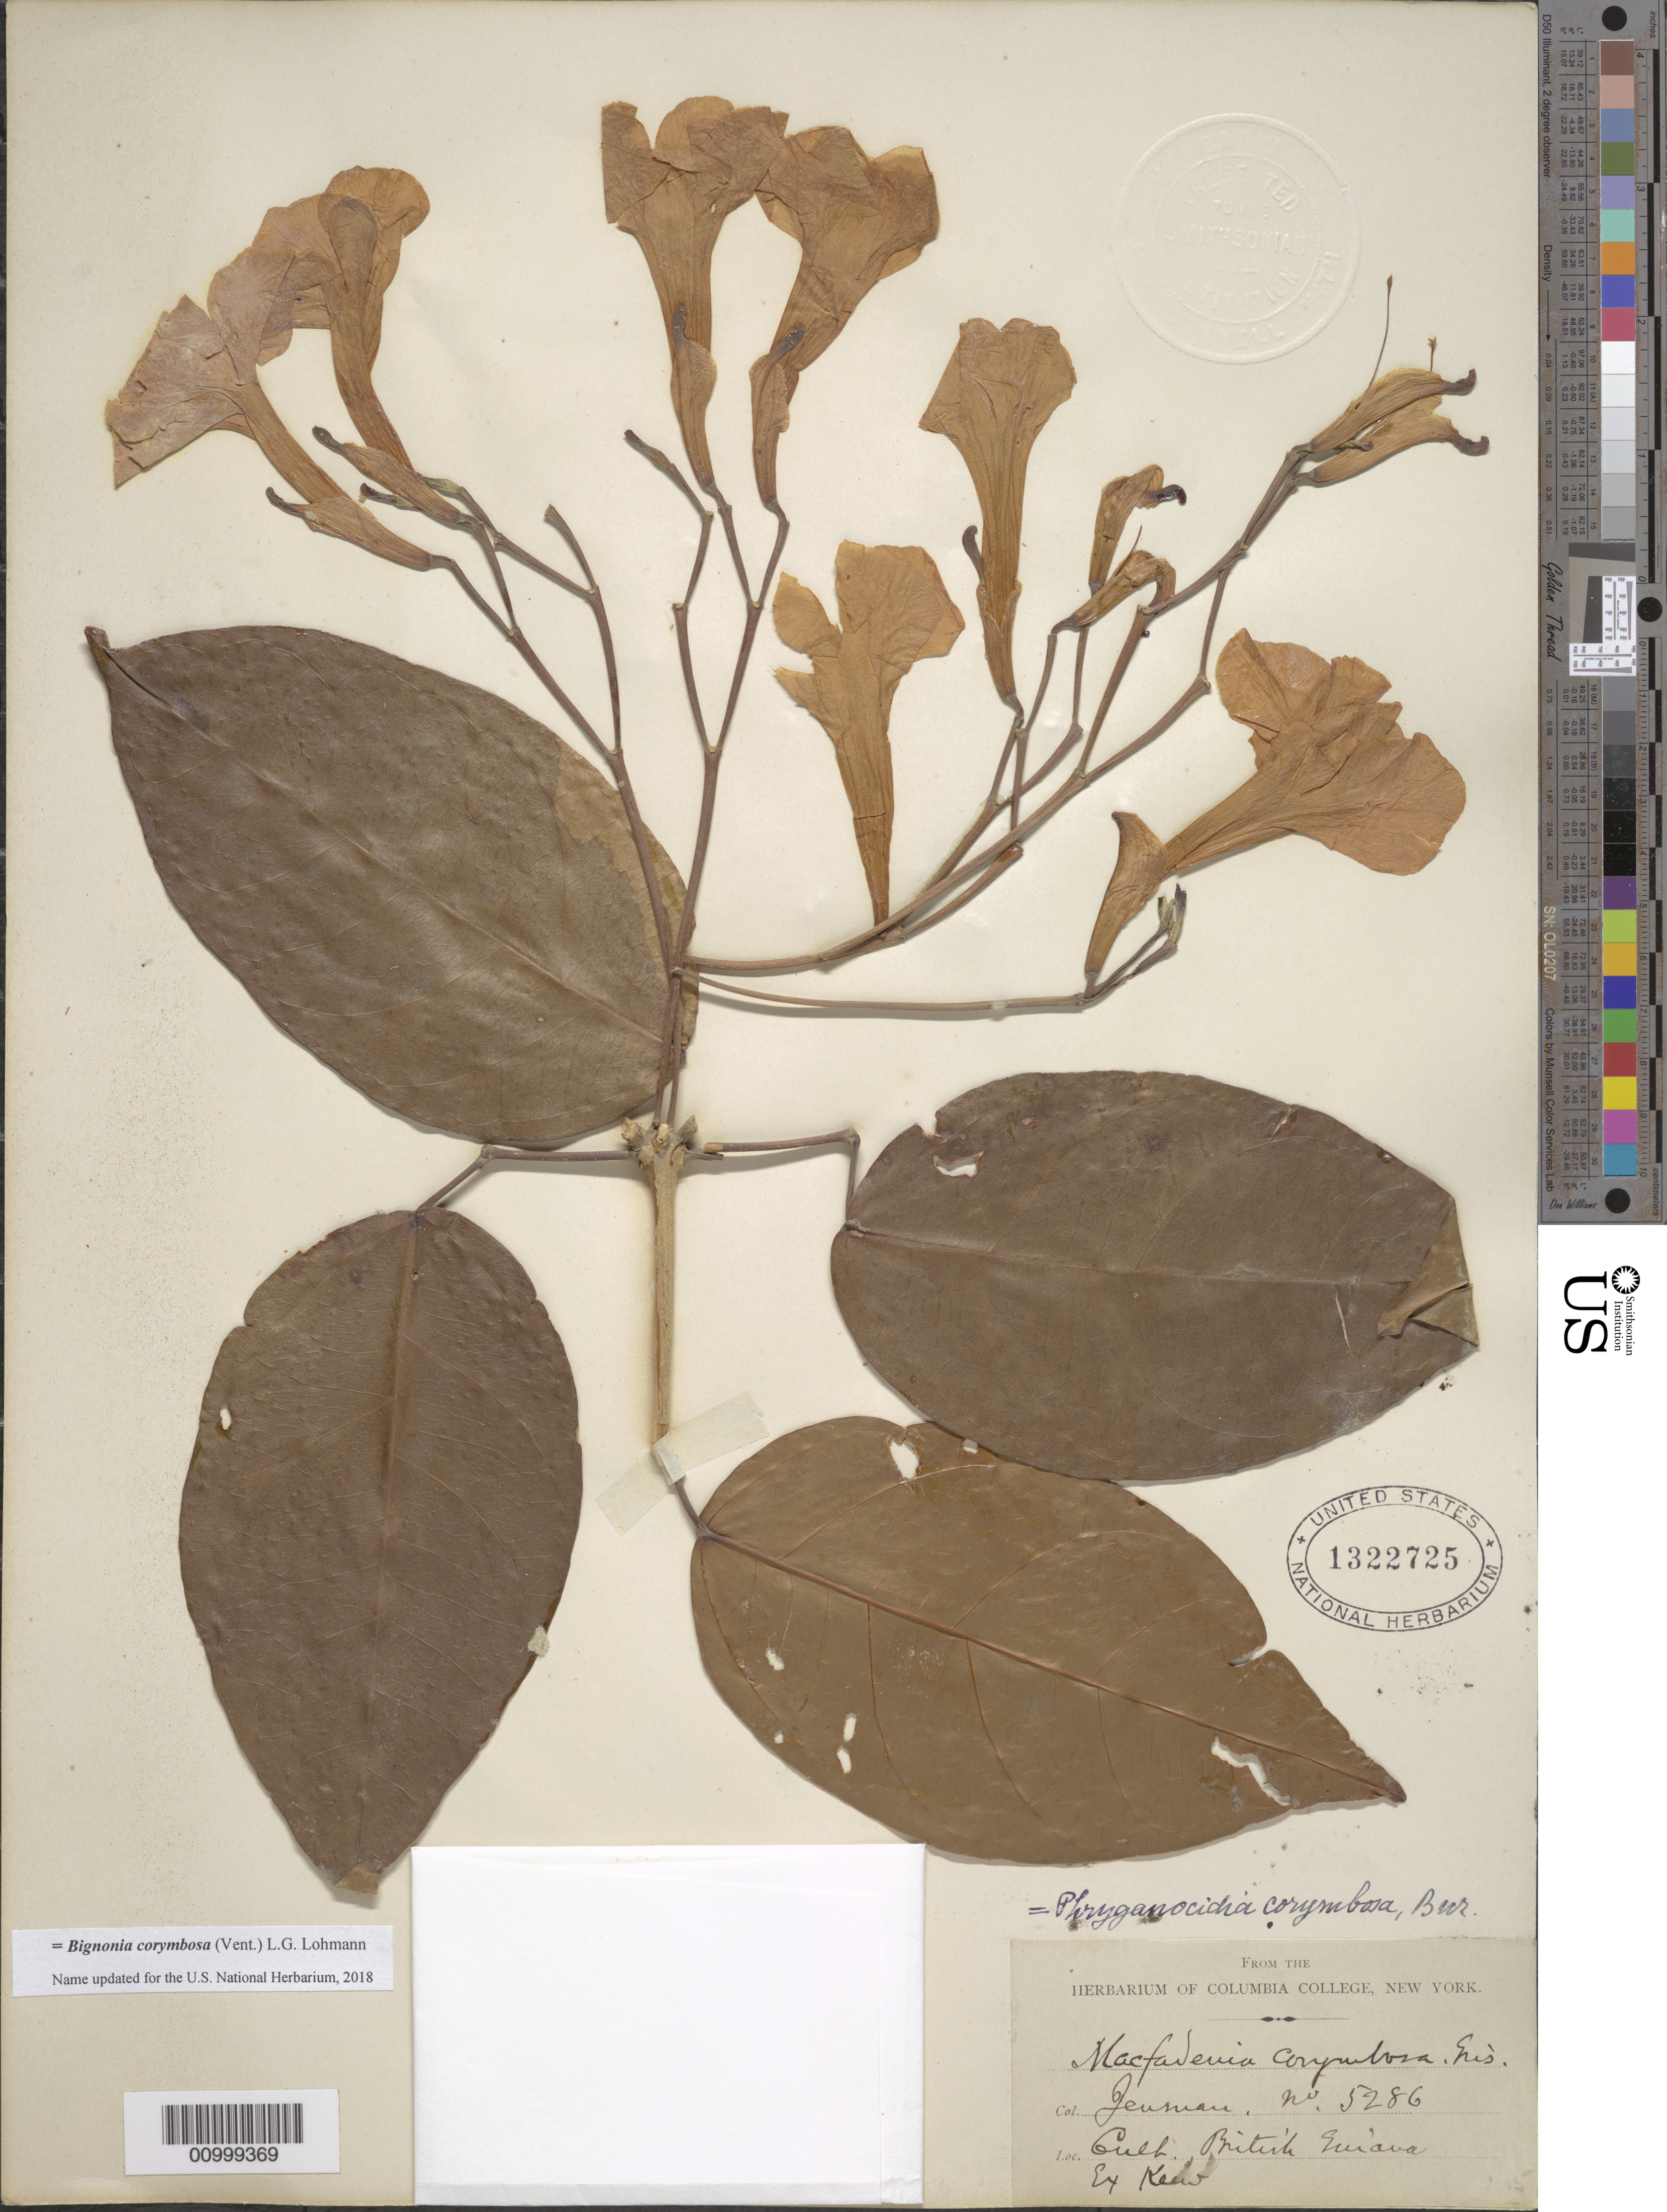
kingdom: Plantae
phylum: Tracheophyta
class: Magnoliopsida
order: Lamiales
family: Bignoniaceae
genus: Bignonia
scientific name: Bignonia corymbosa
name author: (Vent.) L.G. Lohmann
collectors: G. S. Jenman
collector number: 5286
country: Guyana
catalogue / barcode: US 1322725